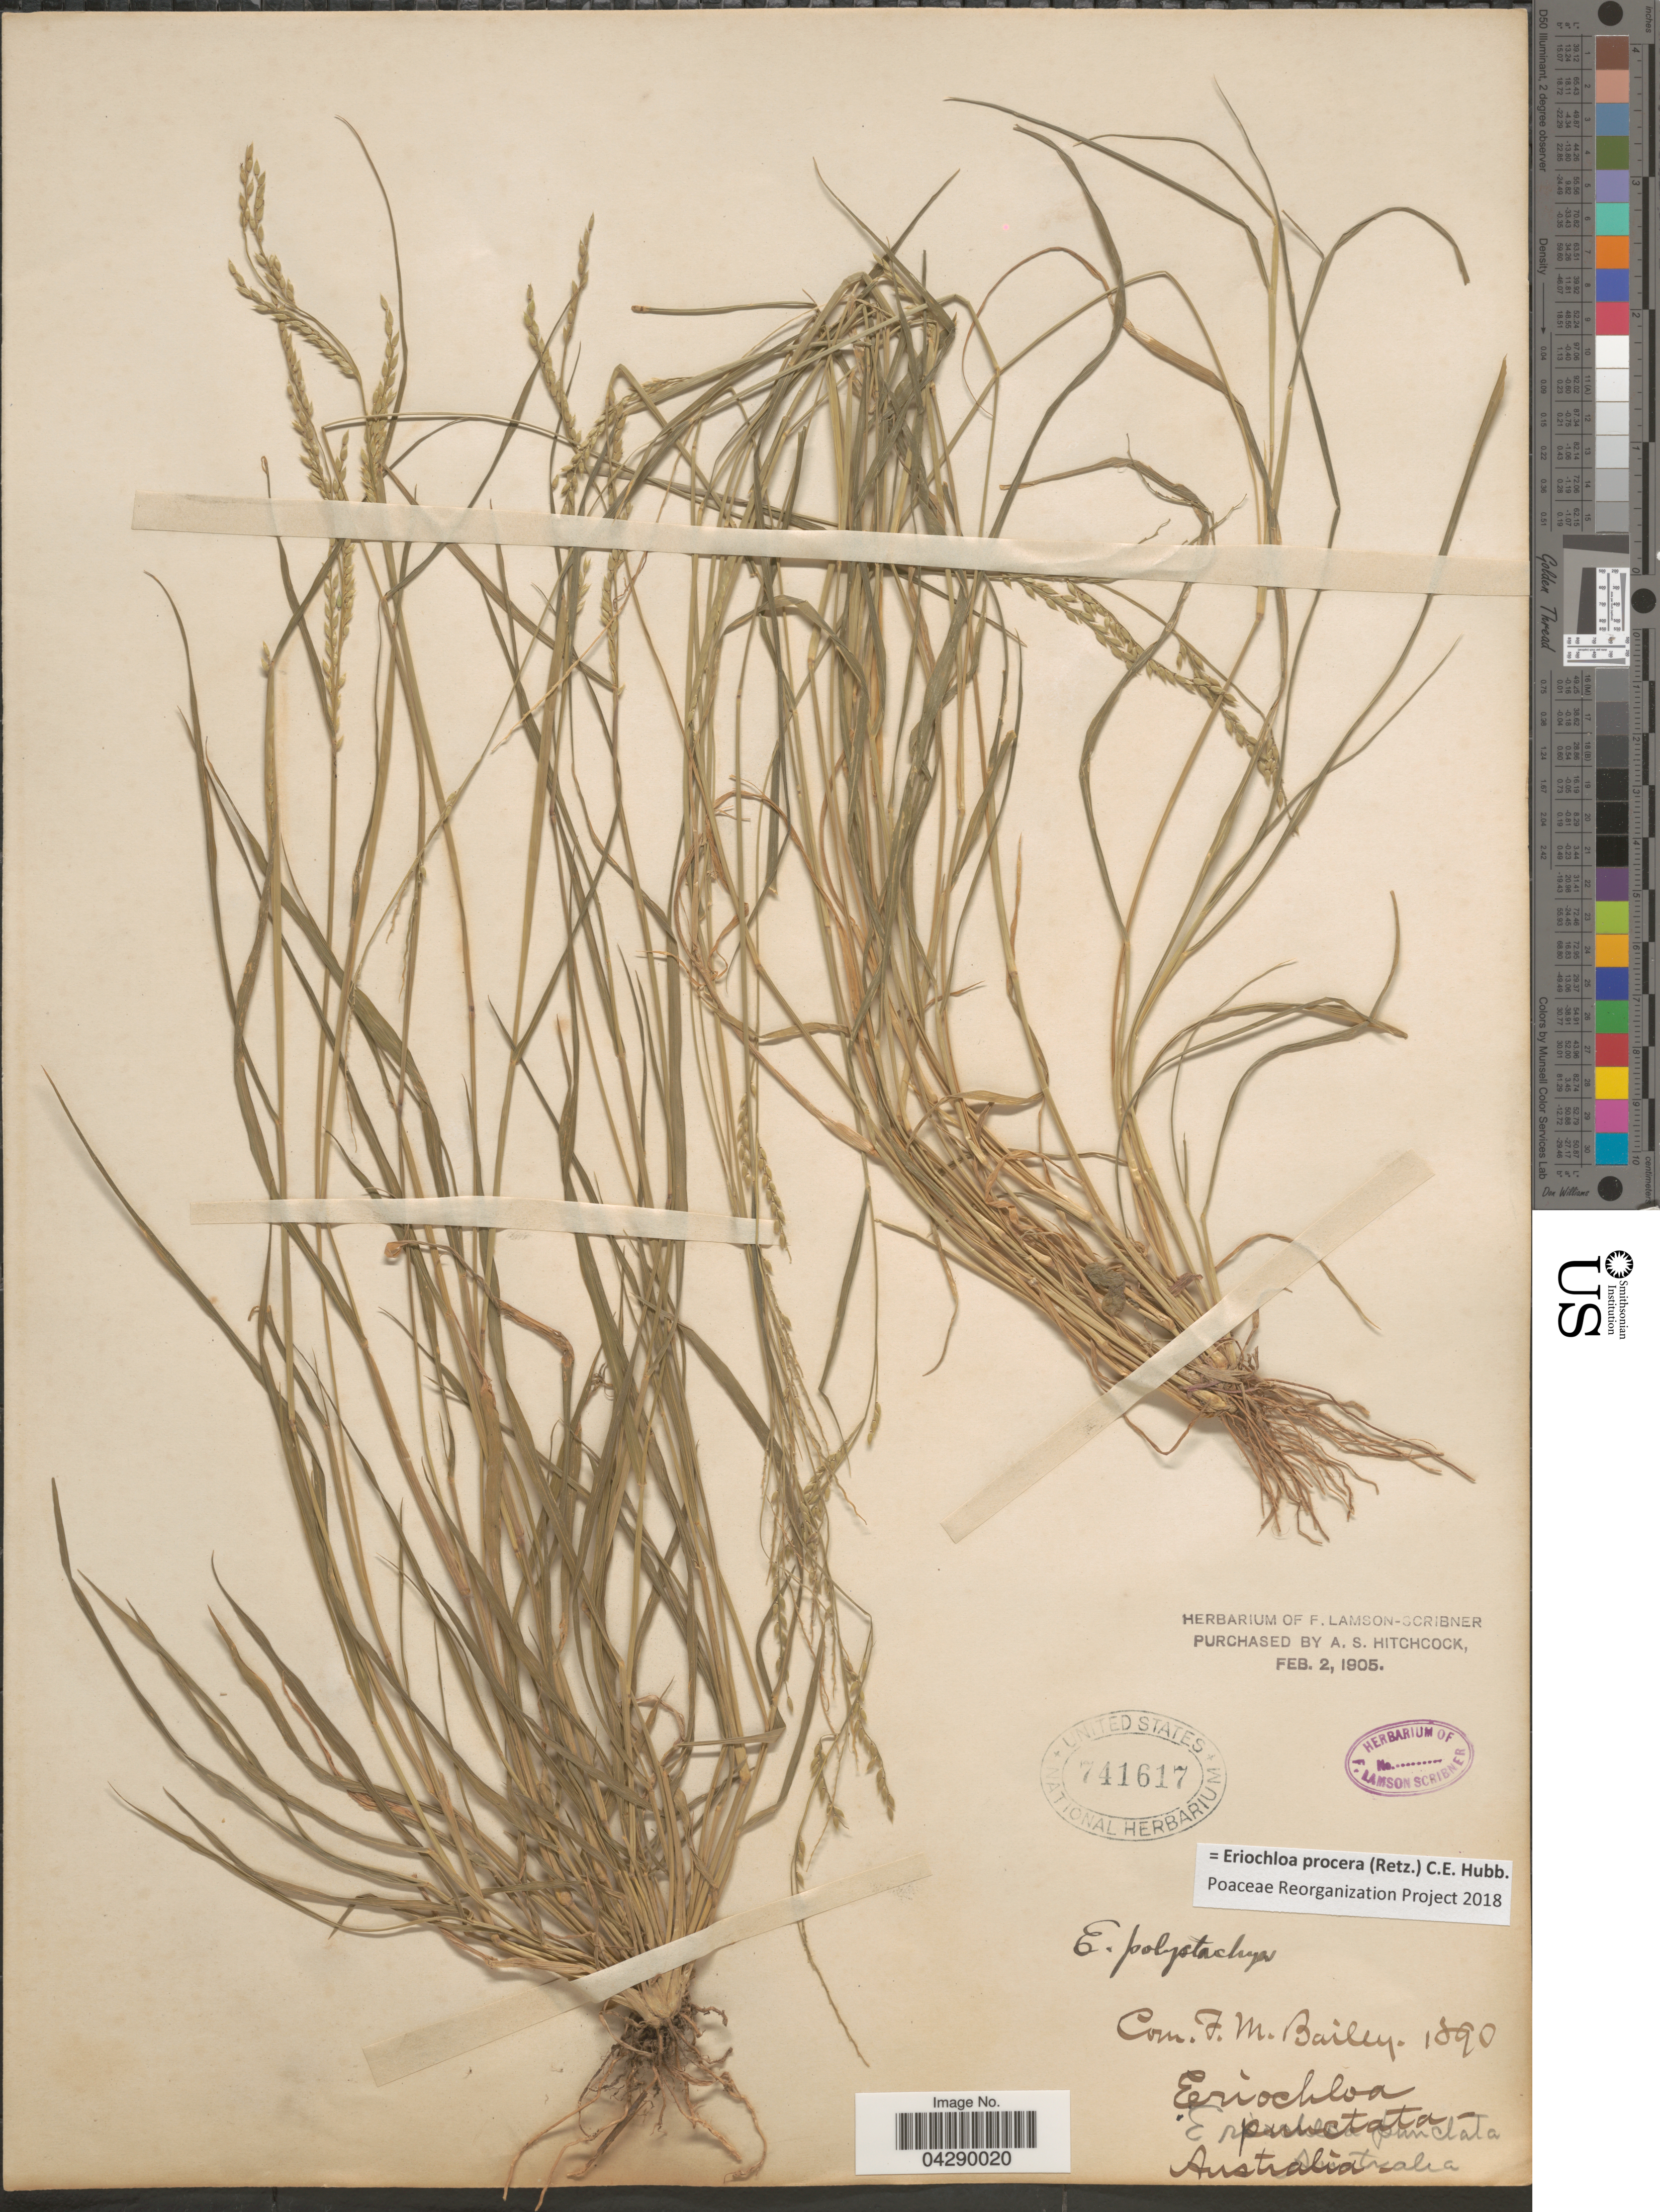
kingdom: Plantae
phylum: Tracheophyta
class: Liliopsida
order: Poales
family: Poaceae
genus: Eriochloa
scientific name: Eriochloa procera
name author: (Retz.) C.E. Hubb.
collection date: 1890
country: Australia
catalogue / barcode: US 741617